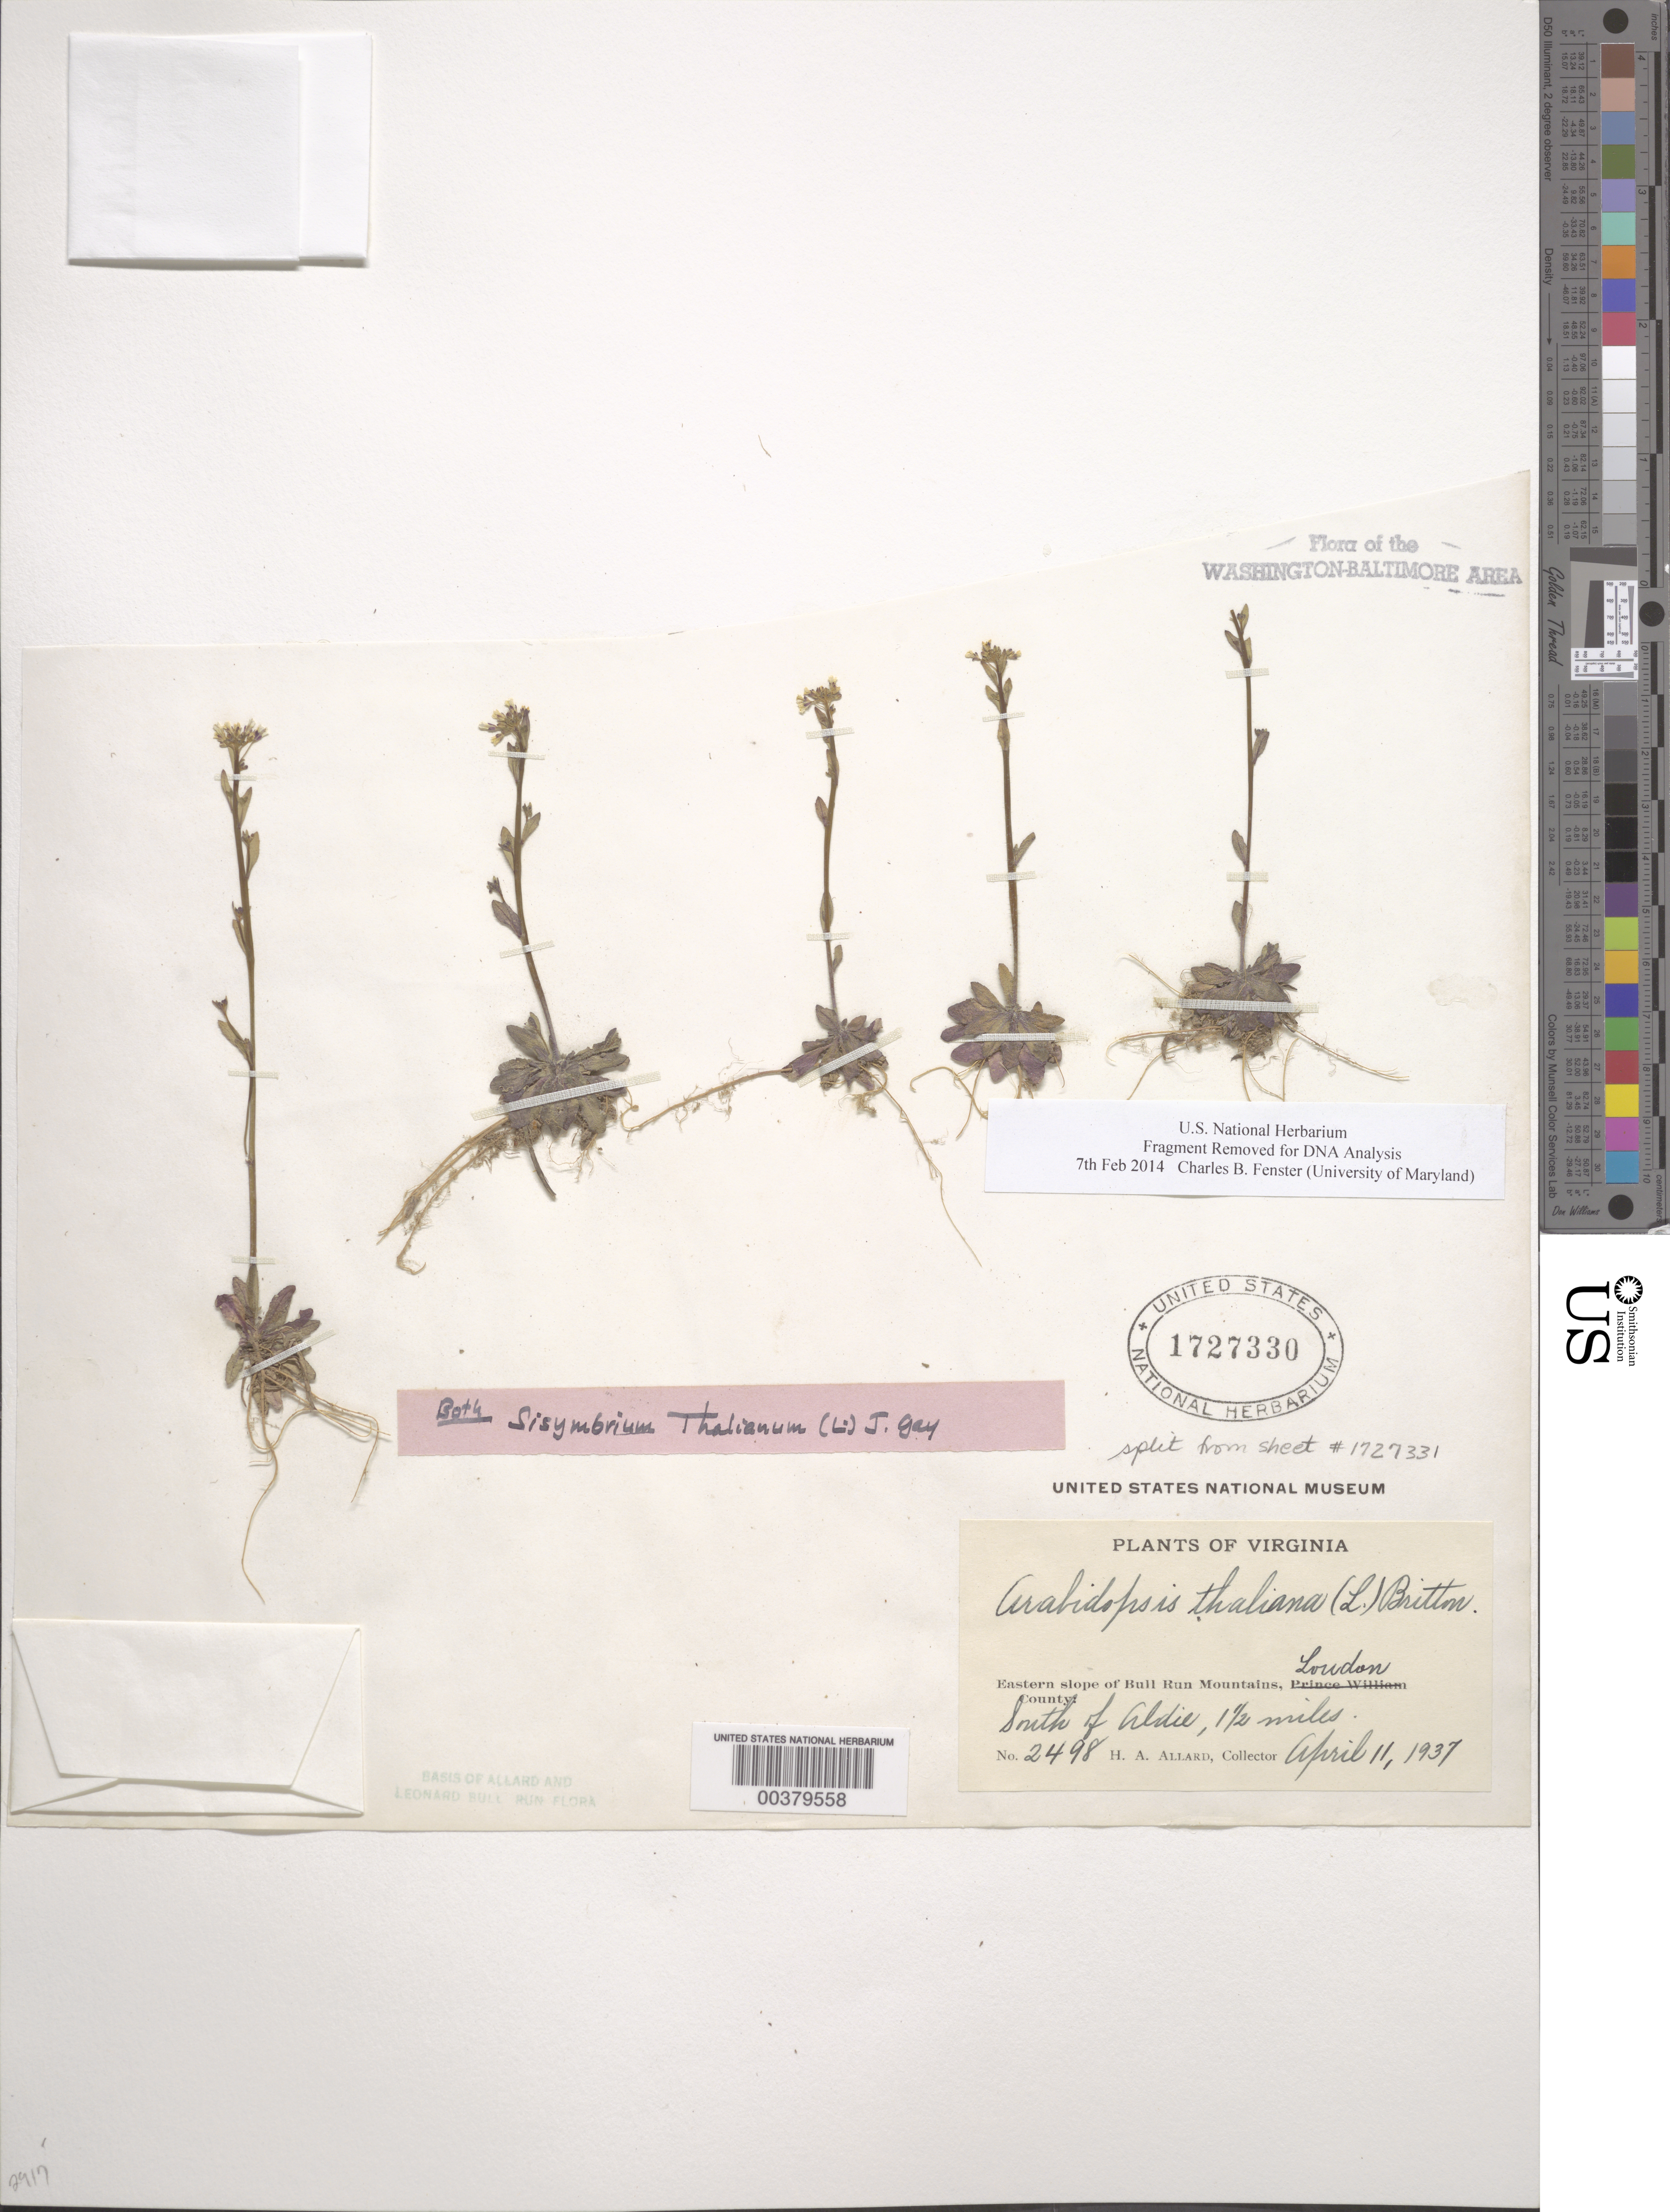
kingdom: Plantae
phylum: Tracheophyta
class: Magnoliopsida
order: Brassicales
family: Brassicaceae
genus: Arabidopsis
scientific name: Arabidopsis thaliana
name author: (L.) Heynh.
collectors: H. A. Allard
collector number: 2498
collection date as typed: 11 Apr 1937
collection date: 1937-04-11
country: United States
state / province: Virginia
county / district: Loudoun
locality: South of Aldie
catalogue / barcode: US 1727330